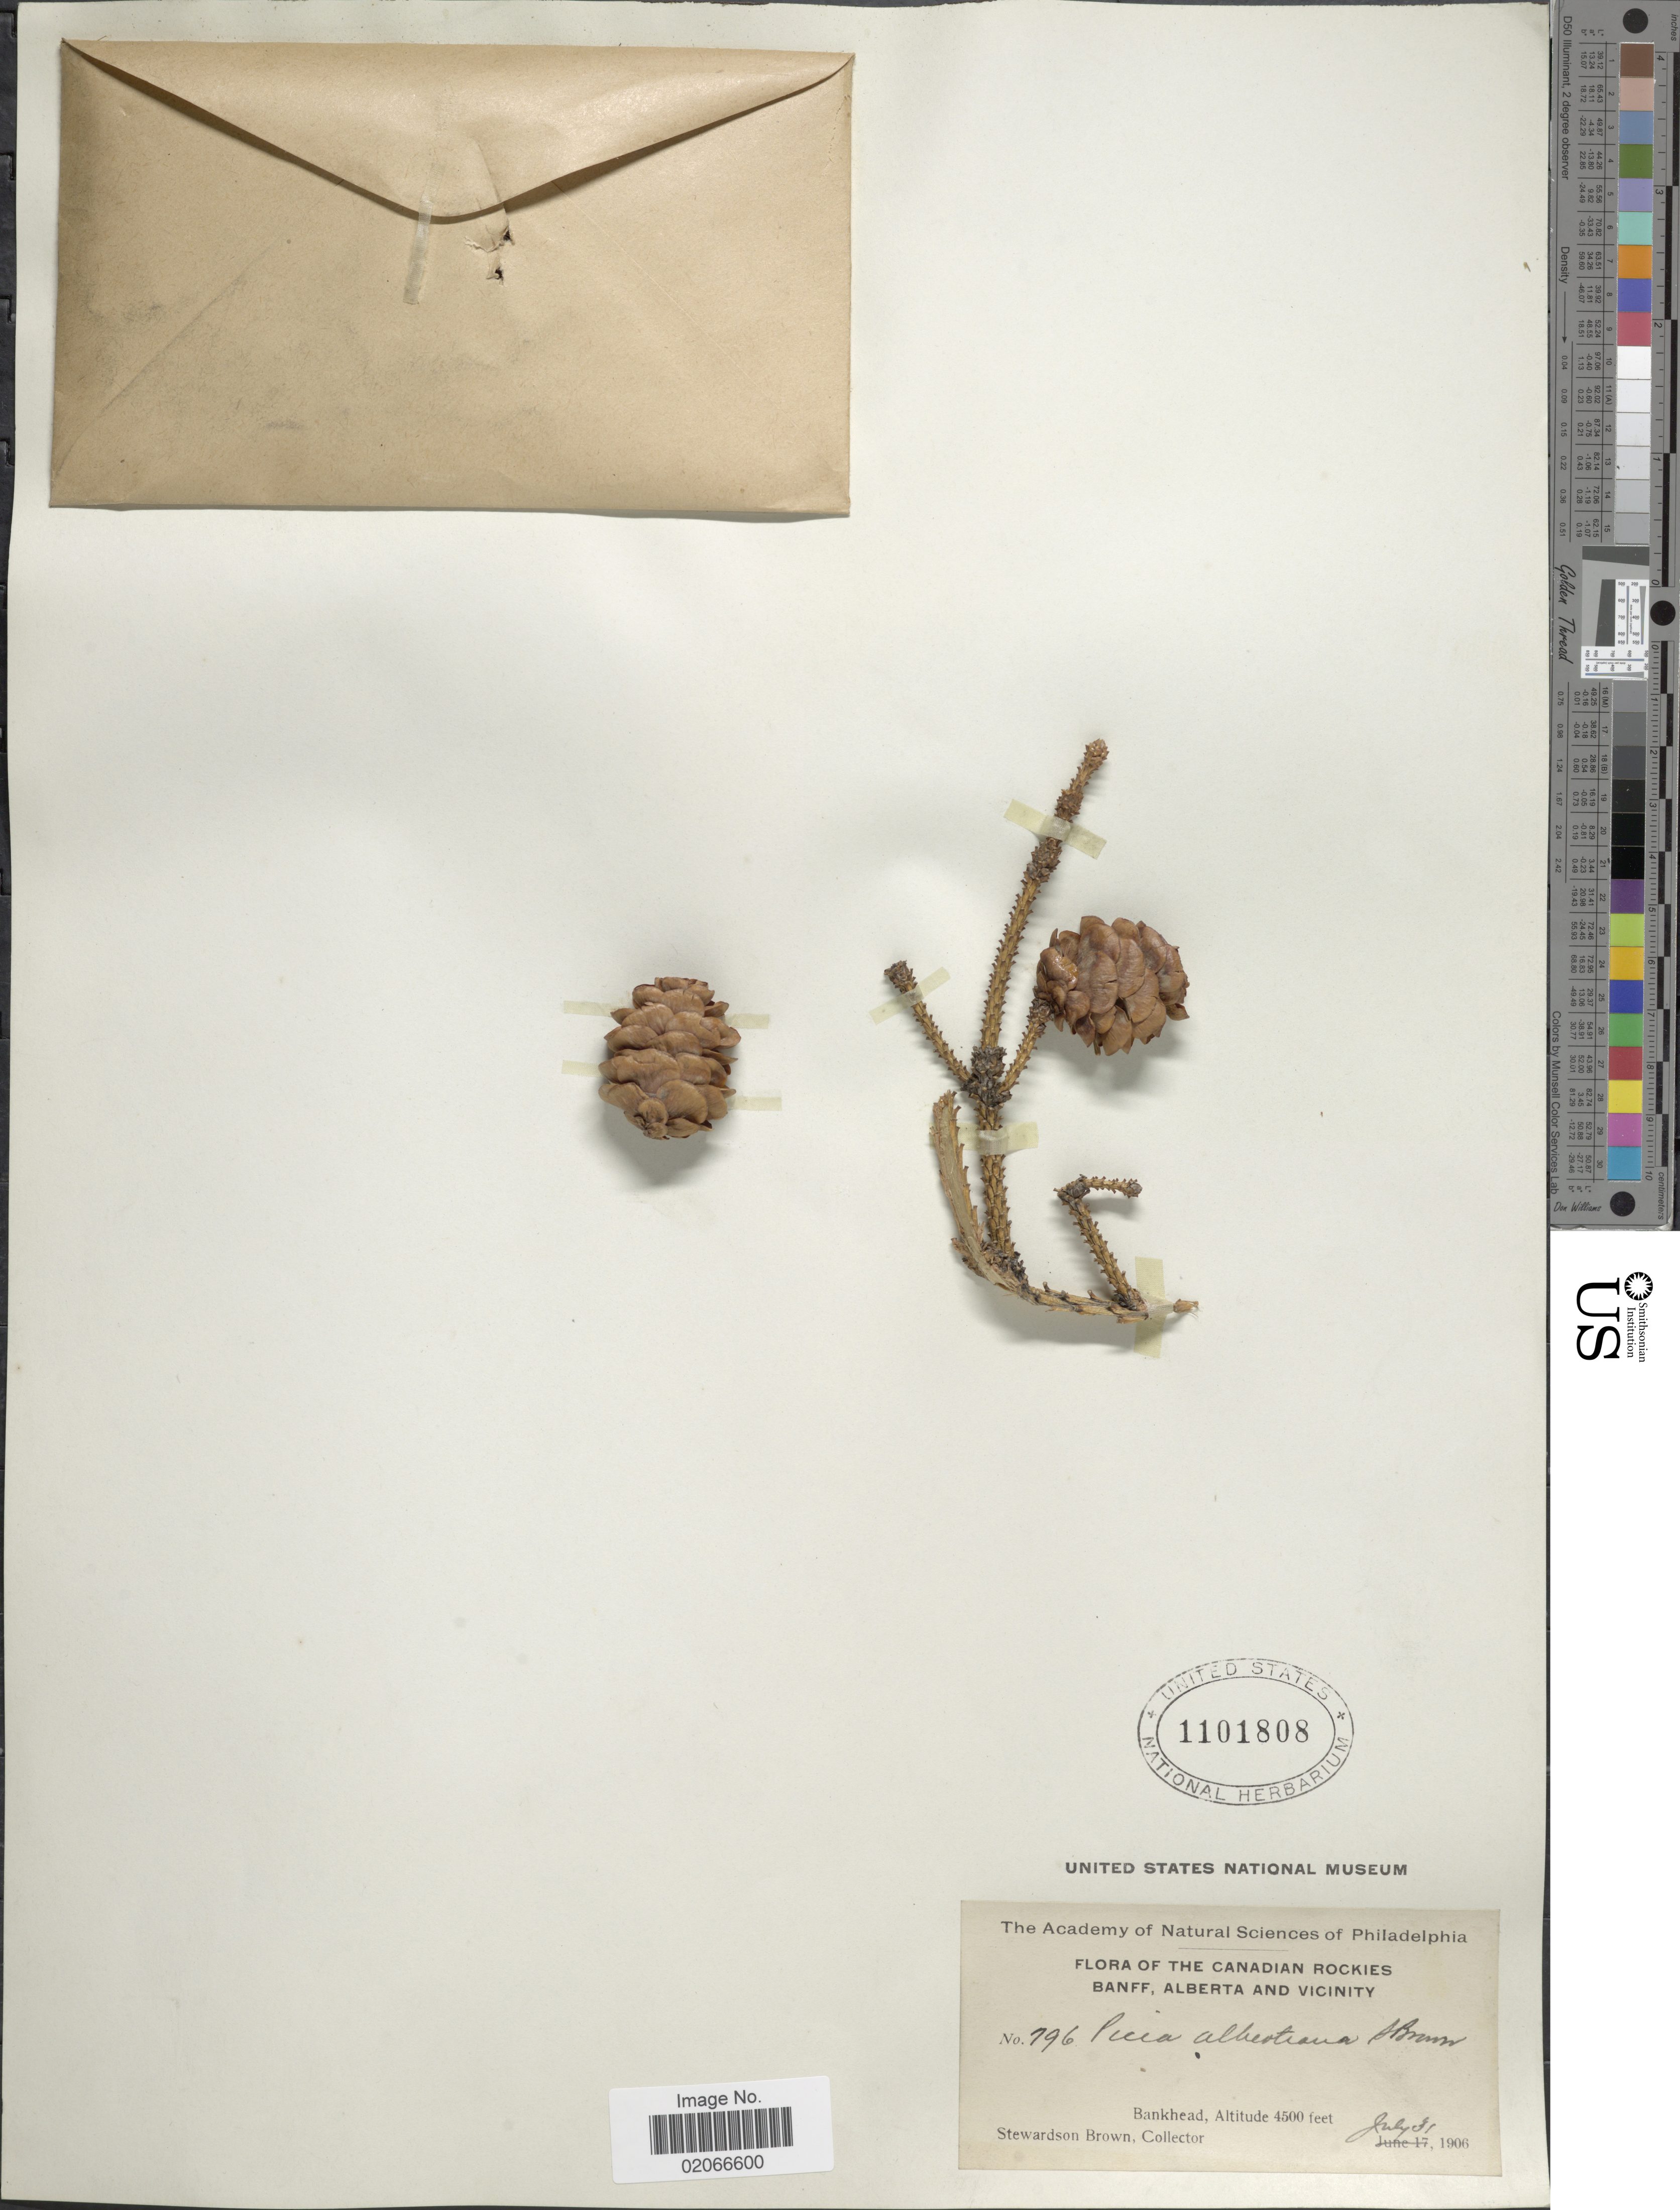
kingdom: Plantae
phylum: Tracheophyta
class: Pinopsida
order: Pinales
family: Pinaceae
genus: Picea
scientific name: Picea glauca var. albertiana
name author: (S. Br.) Sarg.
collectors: S. Brown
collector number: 796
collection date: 1906-07-31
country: Canada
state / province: Alberta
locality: Canadian Rockies, Banff, Alberta and vicinity, Bankhead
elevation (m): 1372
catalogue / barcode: US 1101808